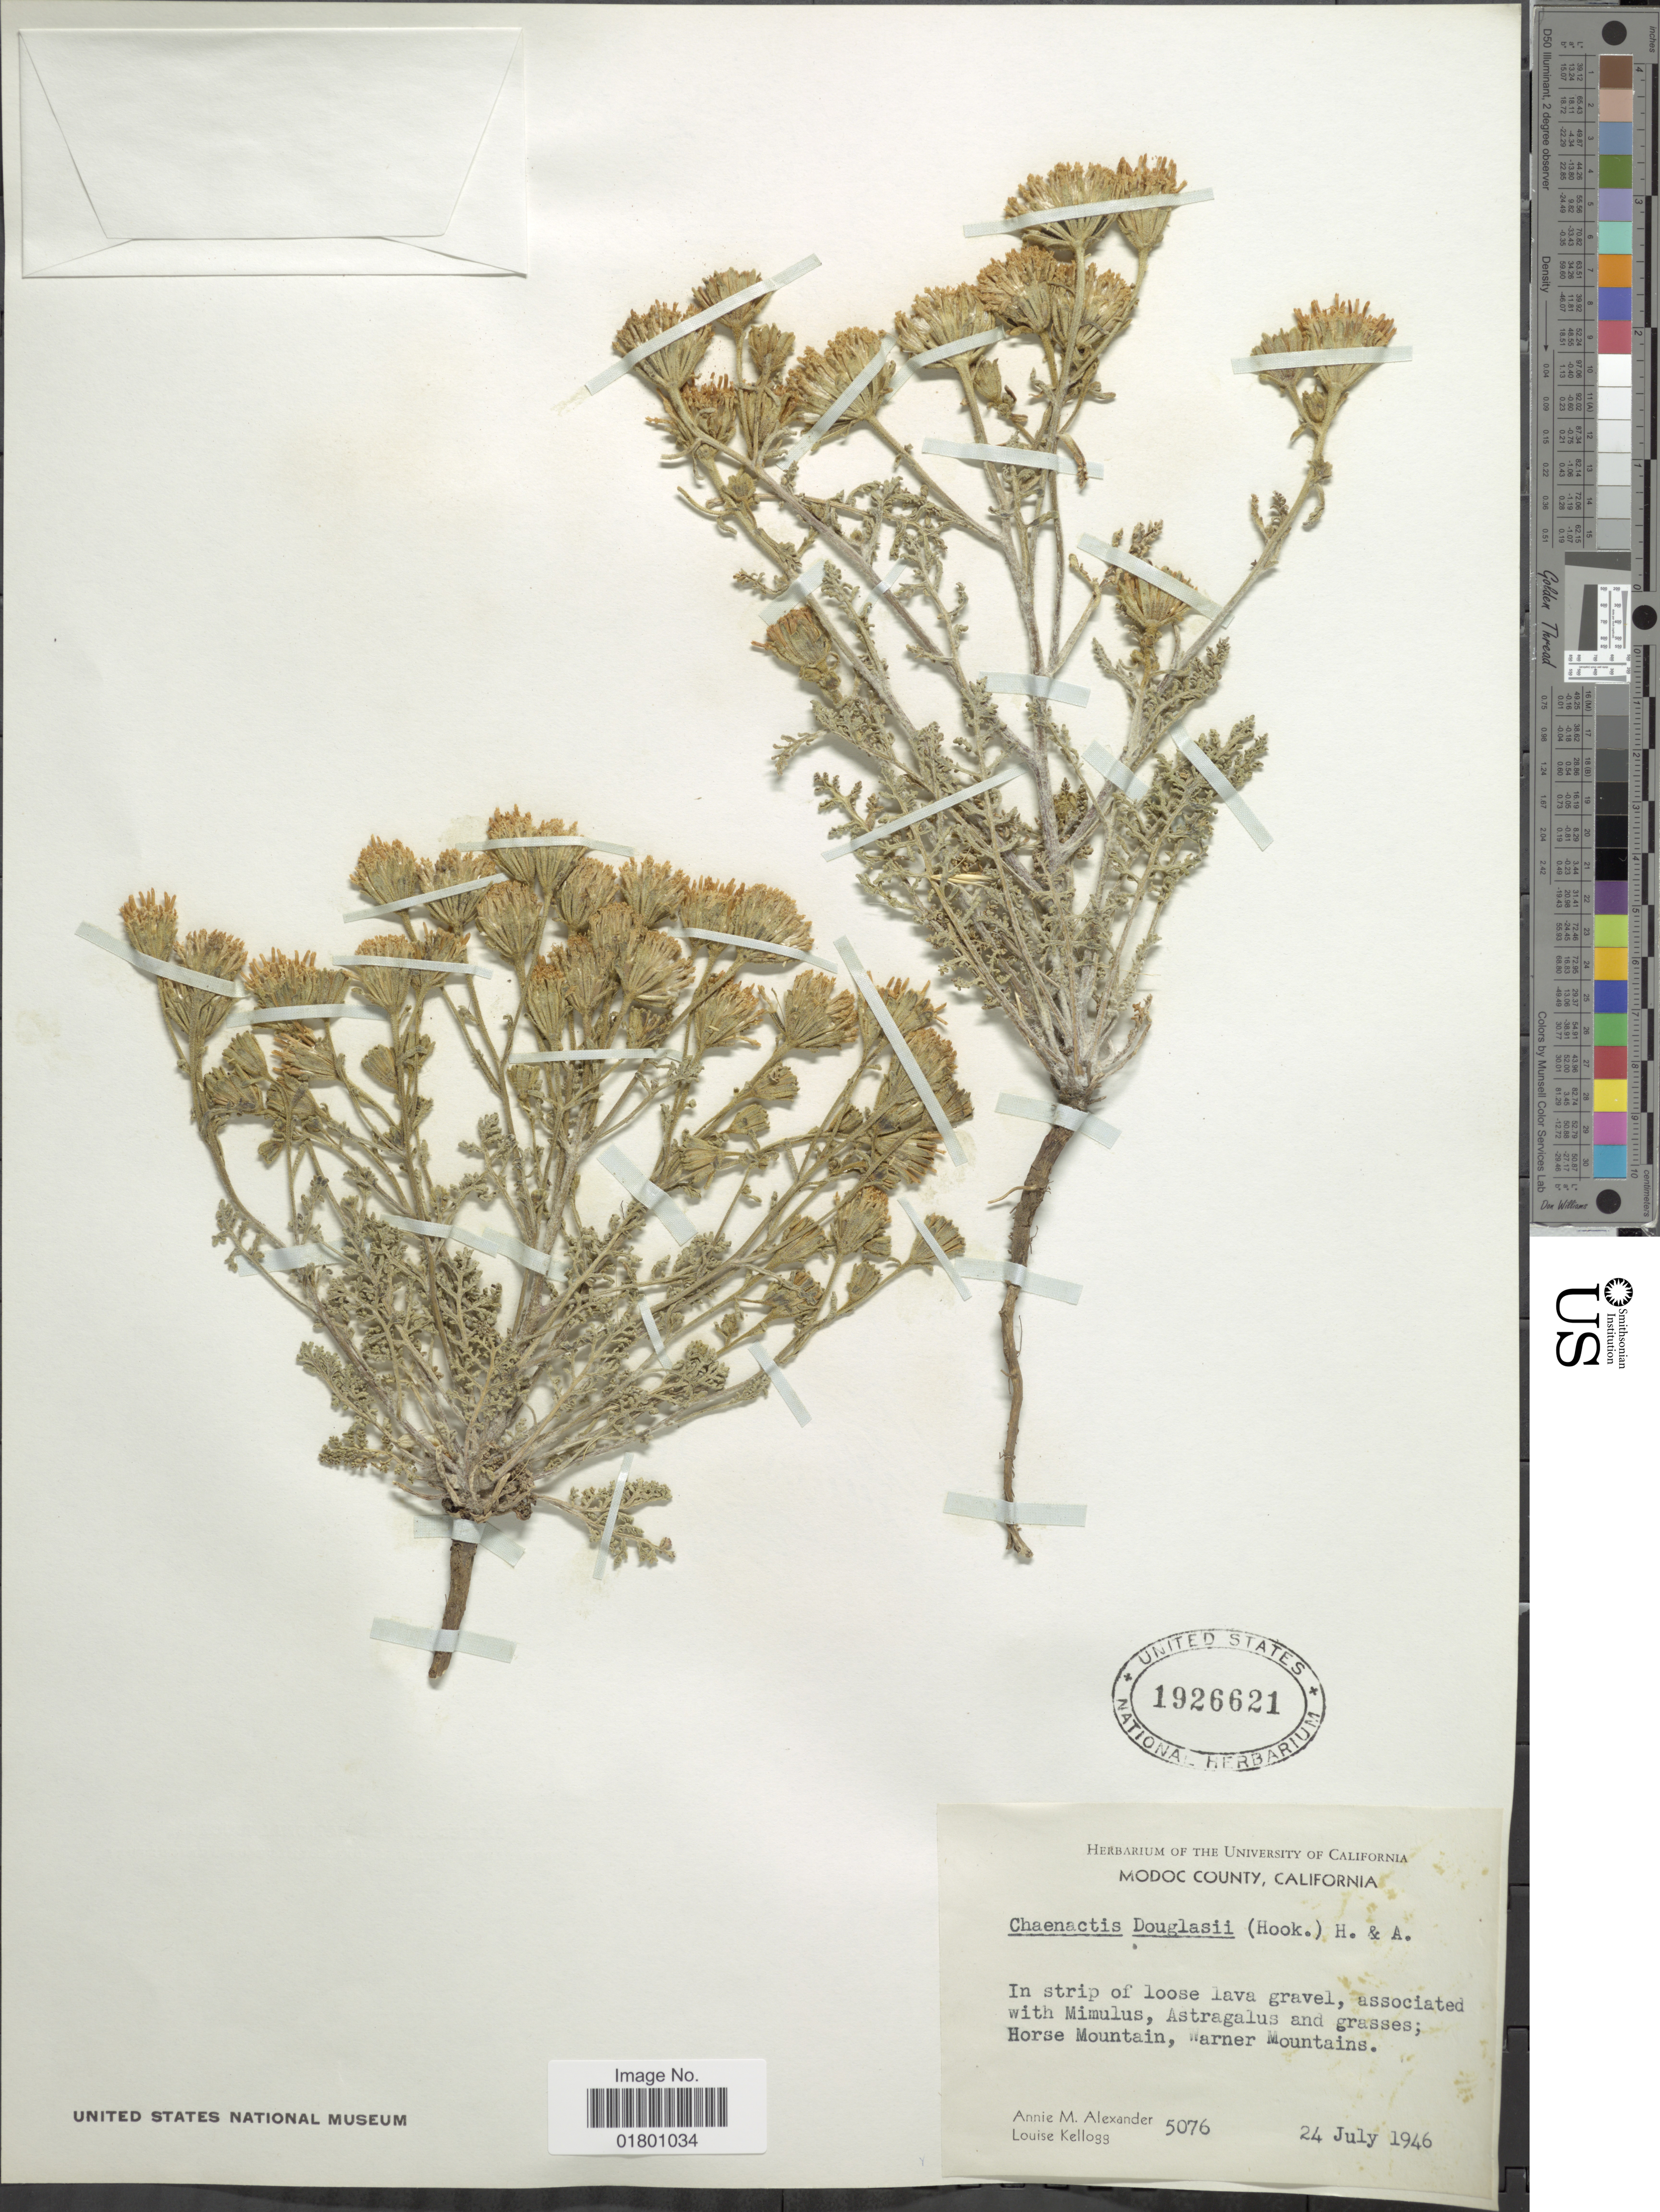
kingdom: Plantae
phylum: Tracheophyta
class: Magnoliopsida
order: Asterales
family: Asteraceae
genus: Chaenactis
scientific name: Chaenactis douglasii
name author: Hook. & Arn.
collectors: A. M. Alexander & L. Kellogg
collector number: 5076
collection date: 1946-07-24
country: United States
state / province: California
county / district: Modoc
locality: Modoc County, In strip of loose lava gravel, Horse Mountain, Warner Mountains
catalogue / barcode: US 1926621